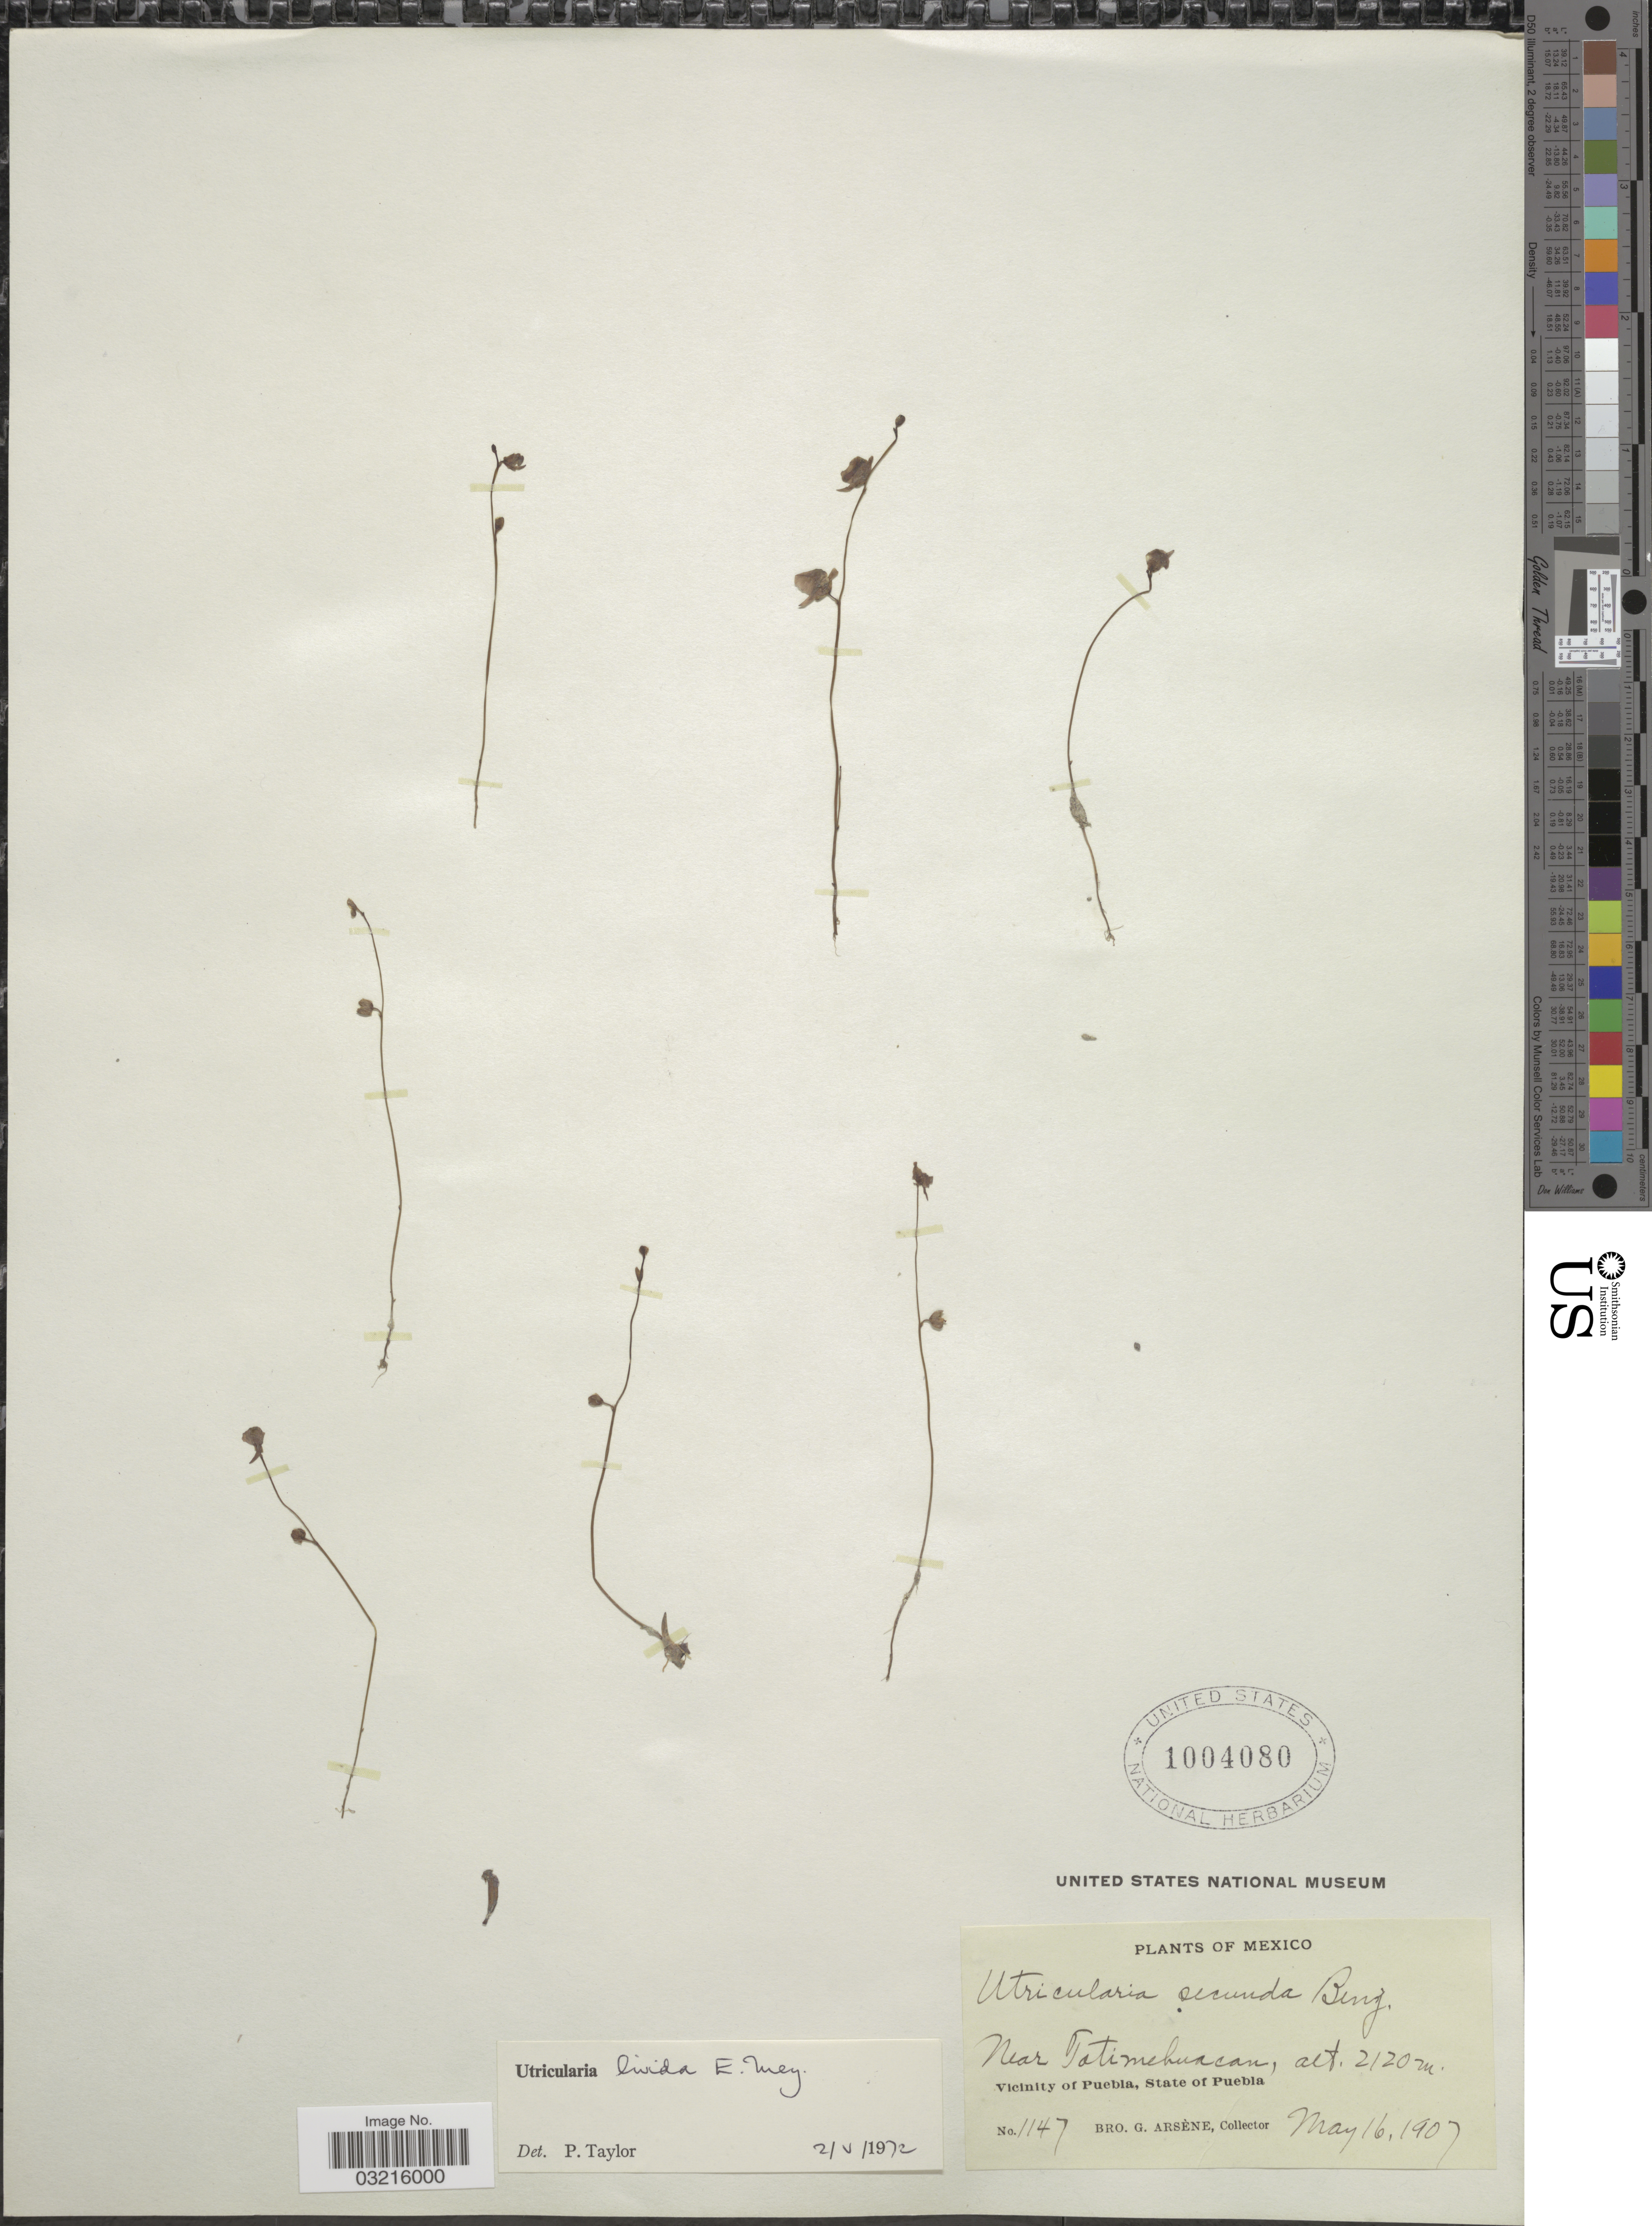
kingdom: Plantae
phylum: Tracheophyta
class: Magnoliopsida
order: Lamiales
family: Lentibulariaceae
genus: Utricularia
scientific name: Utricularia livida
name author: E. Mey.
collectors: Bro. G. Arsène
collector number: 1147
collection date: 1907-05-16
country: Mexico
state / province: Puebla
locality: Near Totimehuacan, Vicinity of Puebla.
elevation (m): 2120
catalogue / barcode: US 1004080